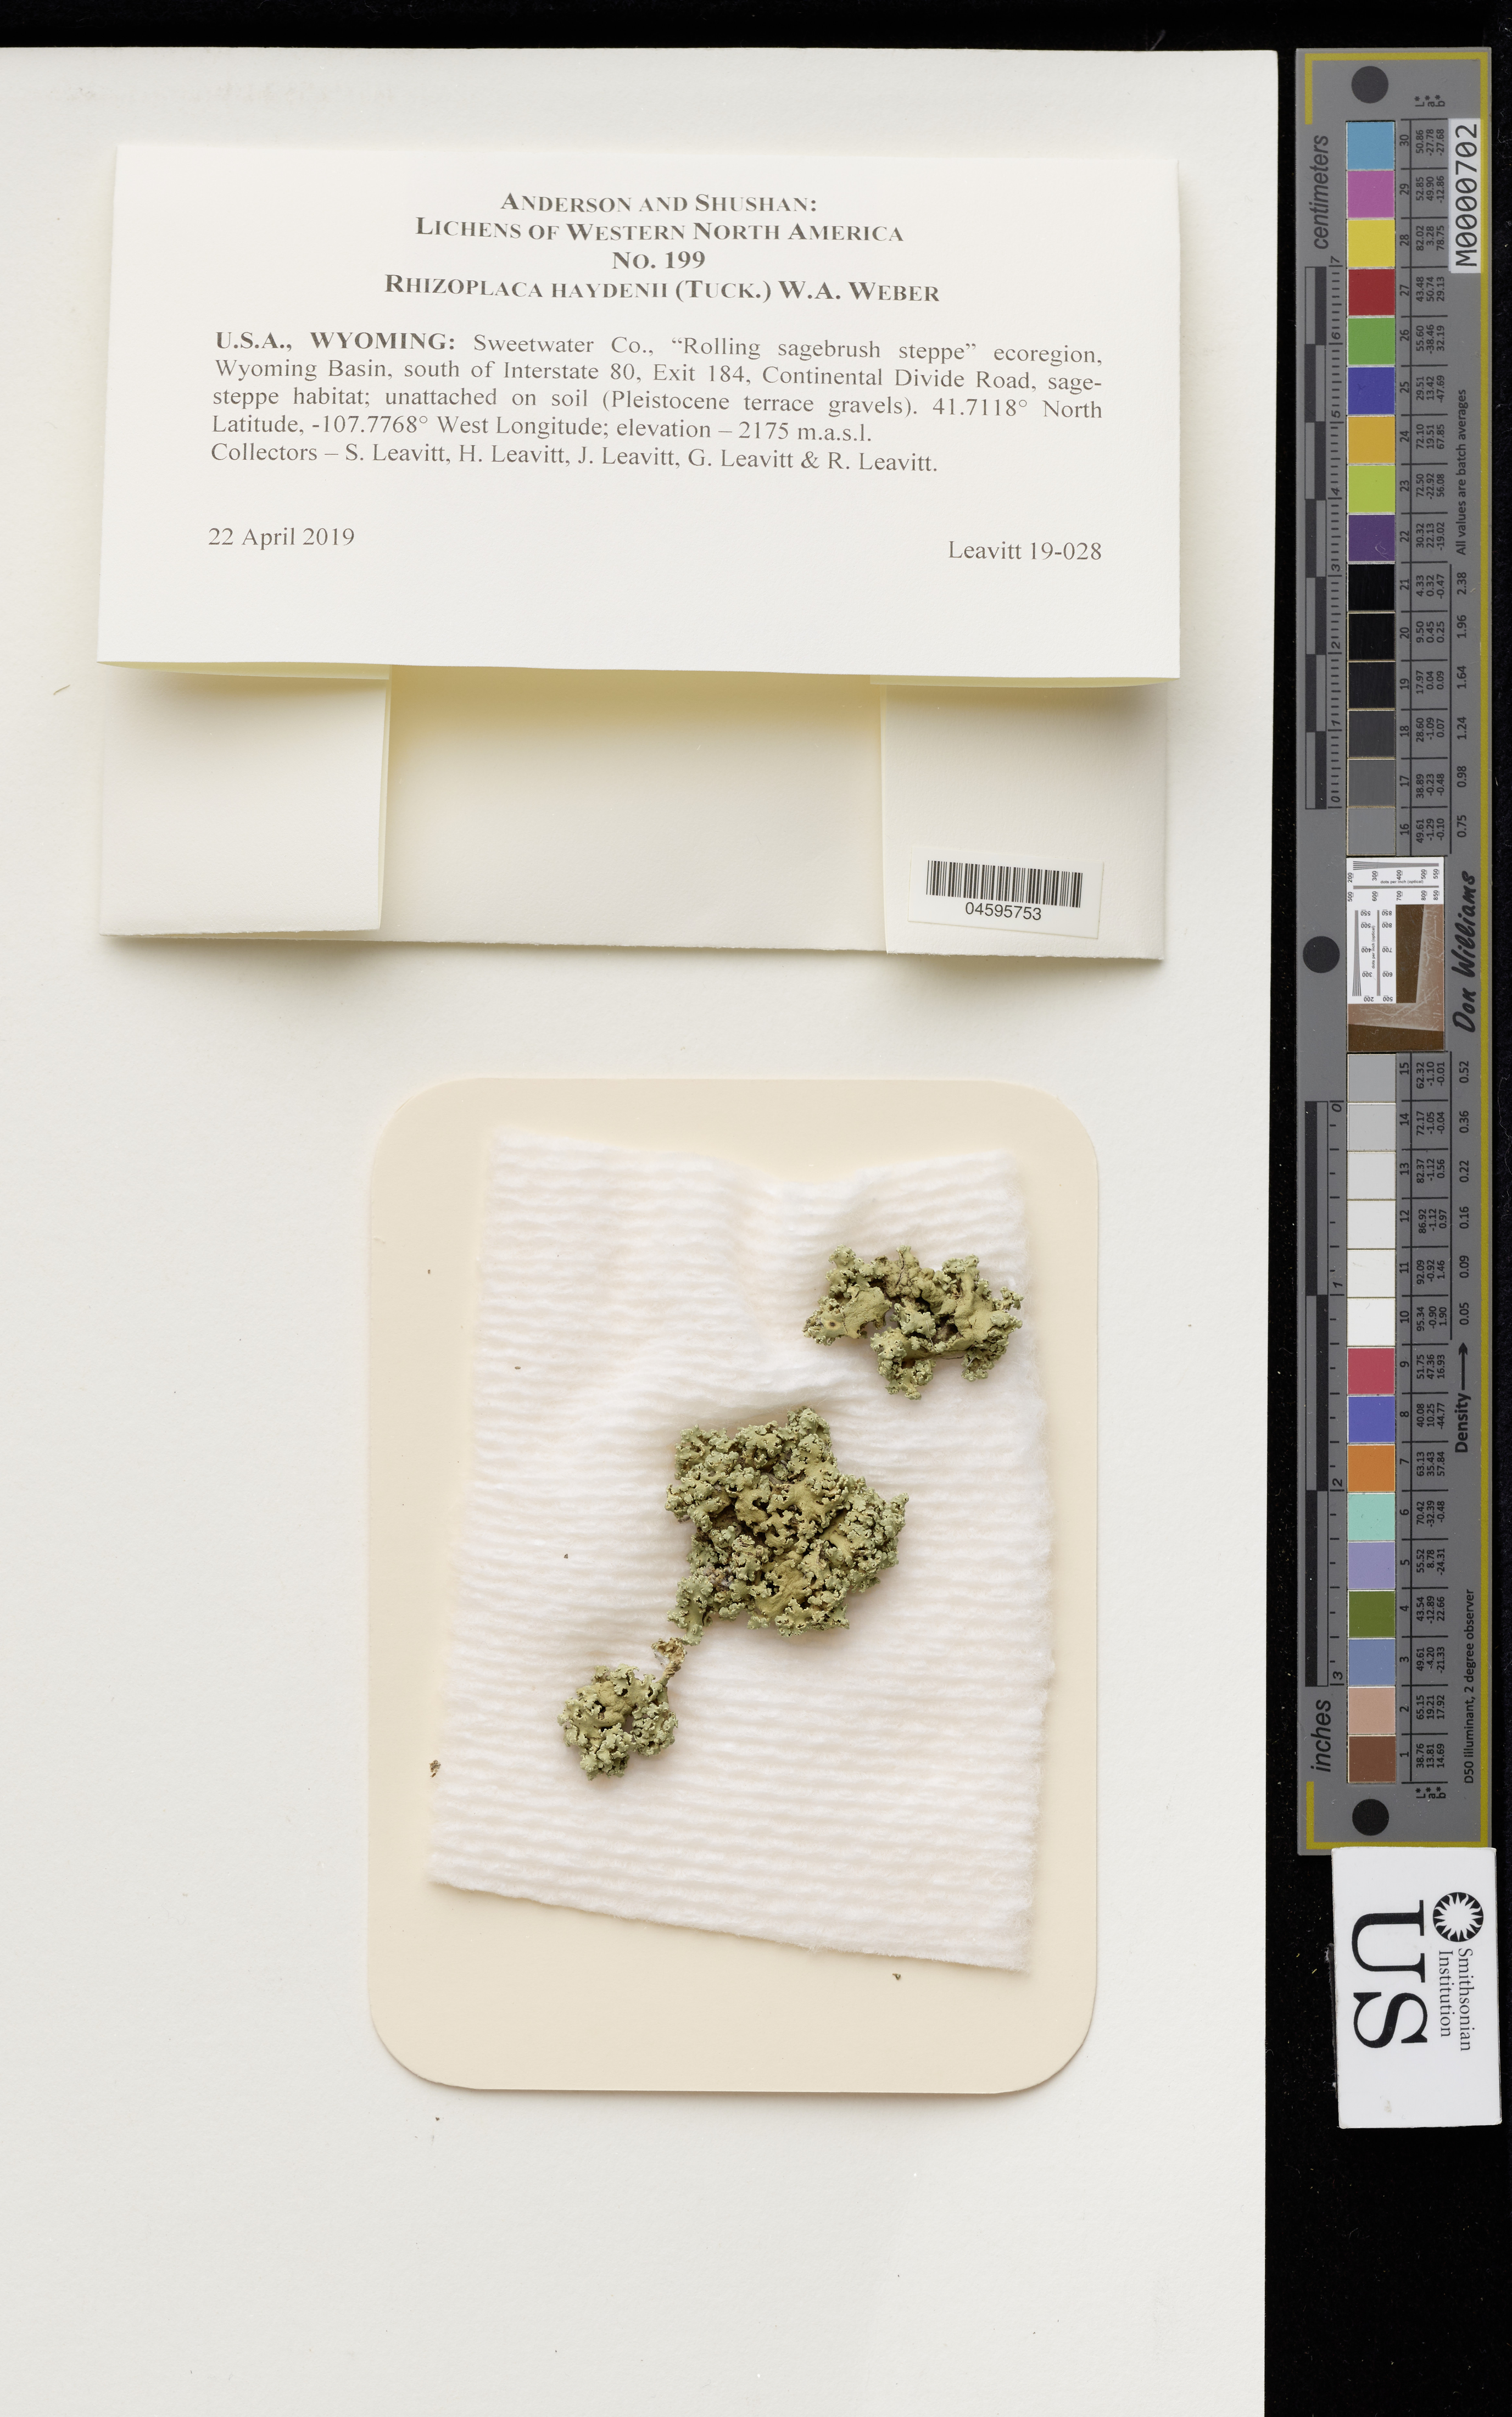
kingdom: Fungi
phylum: Ascomycota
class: Lecanoromycetes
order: Lecanorales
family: Lecanoraceae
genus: Rhizoplaca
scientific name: Rhizoplaca haydenii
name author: (Tuck.) W.A. Weber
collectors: S. Leavitt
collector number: Leavitt 19-028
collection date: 2019-04-22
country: United States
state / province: Wyoming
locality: Sweetwater Co., "Rolling sagebrush steppe" ecoregion, Wyoming Basin, south of Interstate 80, Exit 184, Continental Divide Road.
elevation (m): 2175